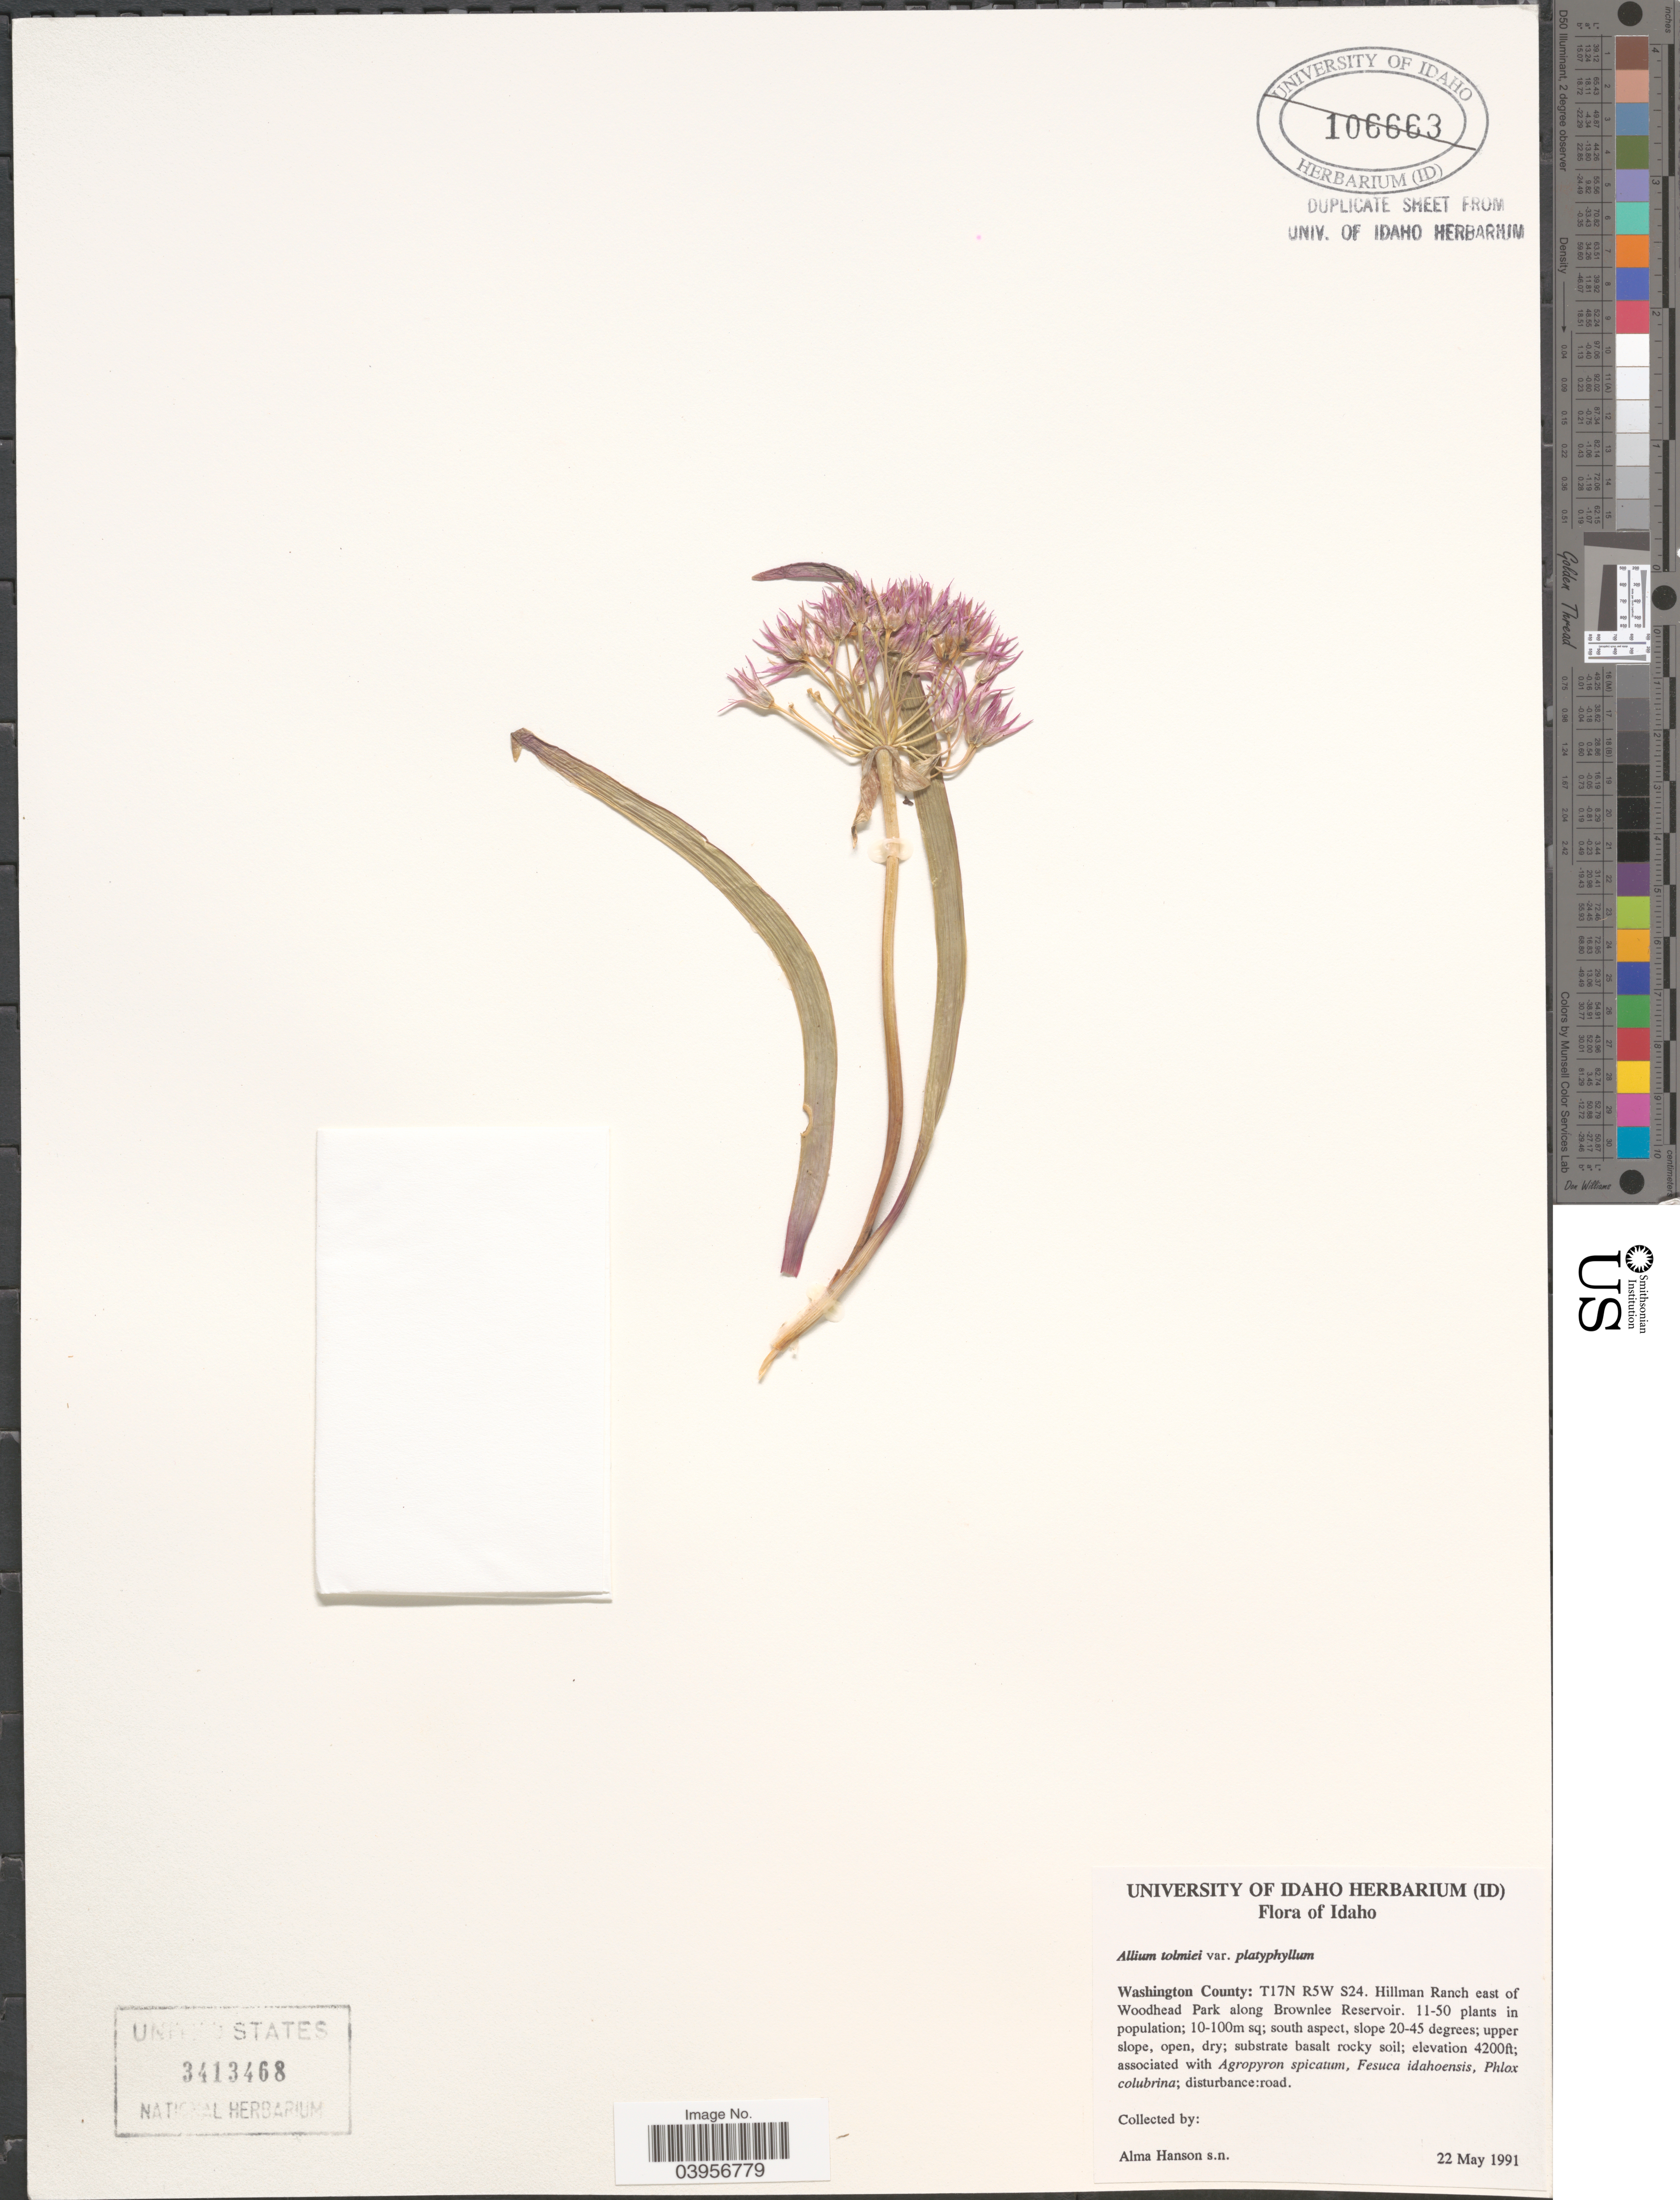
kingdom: Plantae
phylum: Tracheophyta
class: Liliopsida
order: Asparagales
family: Amaryllidaceae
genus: Allium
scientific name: Allium tolmiei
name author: Baker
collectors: A. Hanson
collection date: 1991-05-22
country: United States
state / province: Idaho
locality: Washington County: T17N R5W S24, Hillman Ranch east of Woodhead Park along Brownlee Reservoir. South aspect, slope 20-45 degrees; upper slope, open, dry; substrate basalt rocky soil.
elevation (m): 1280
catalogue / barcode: US 3413468